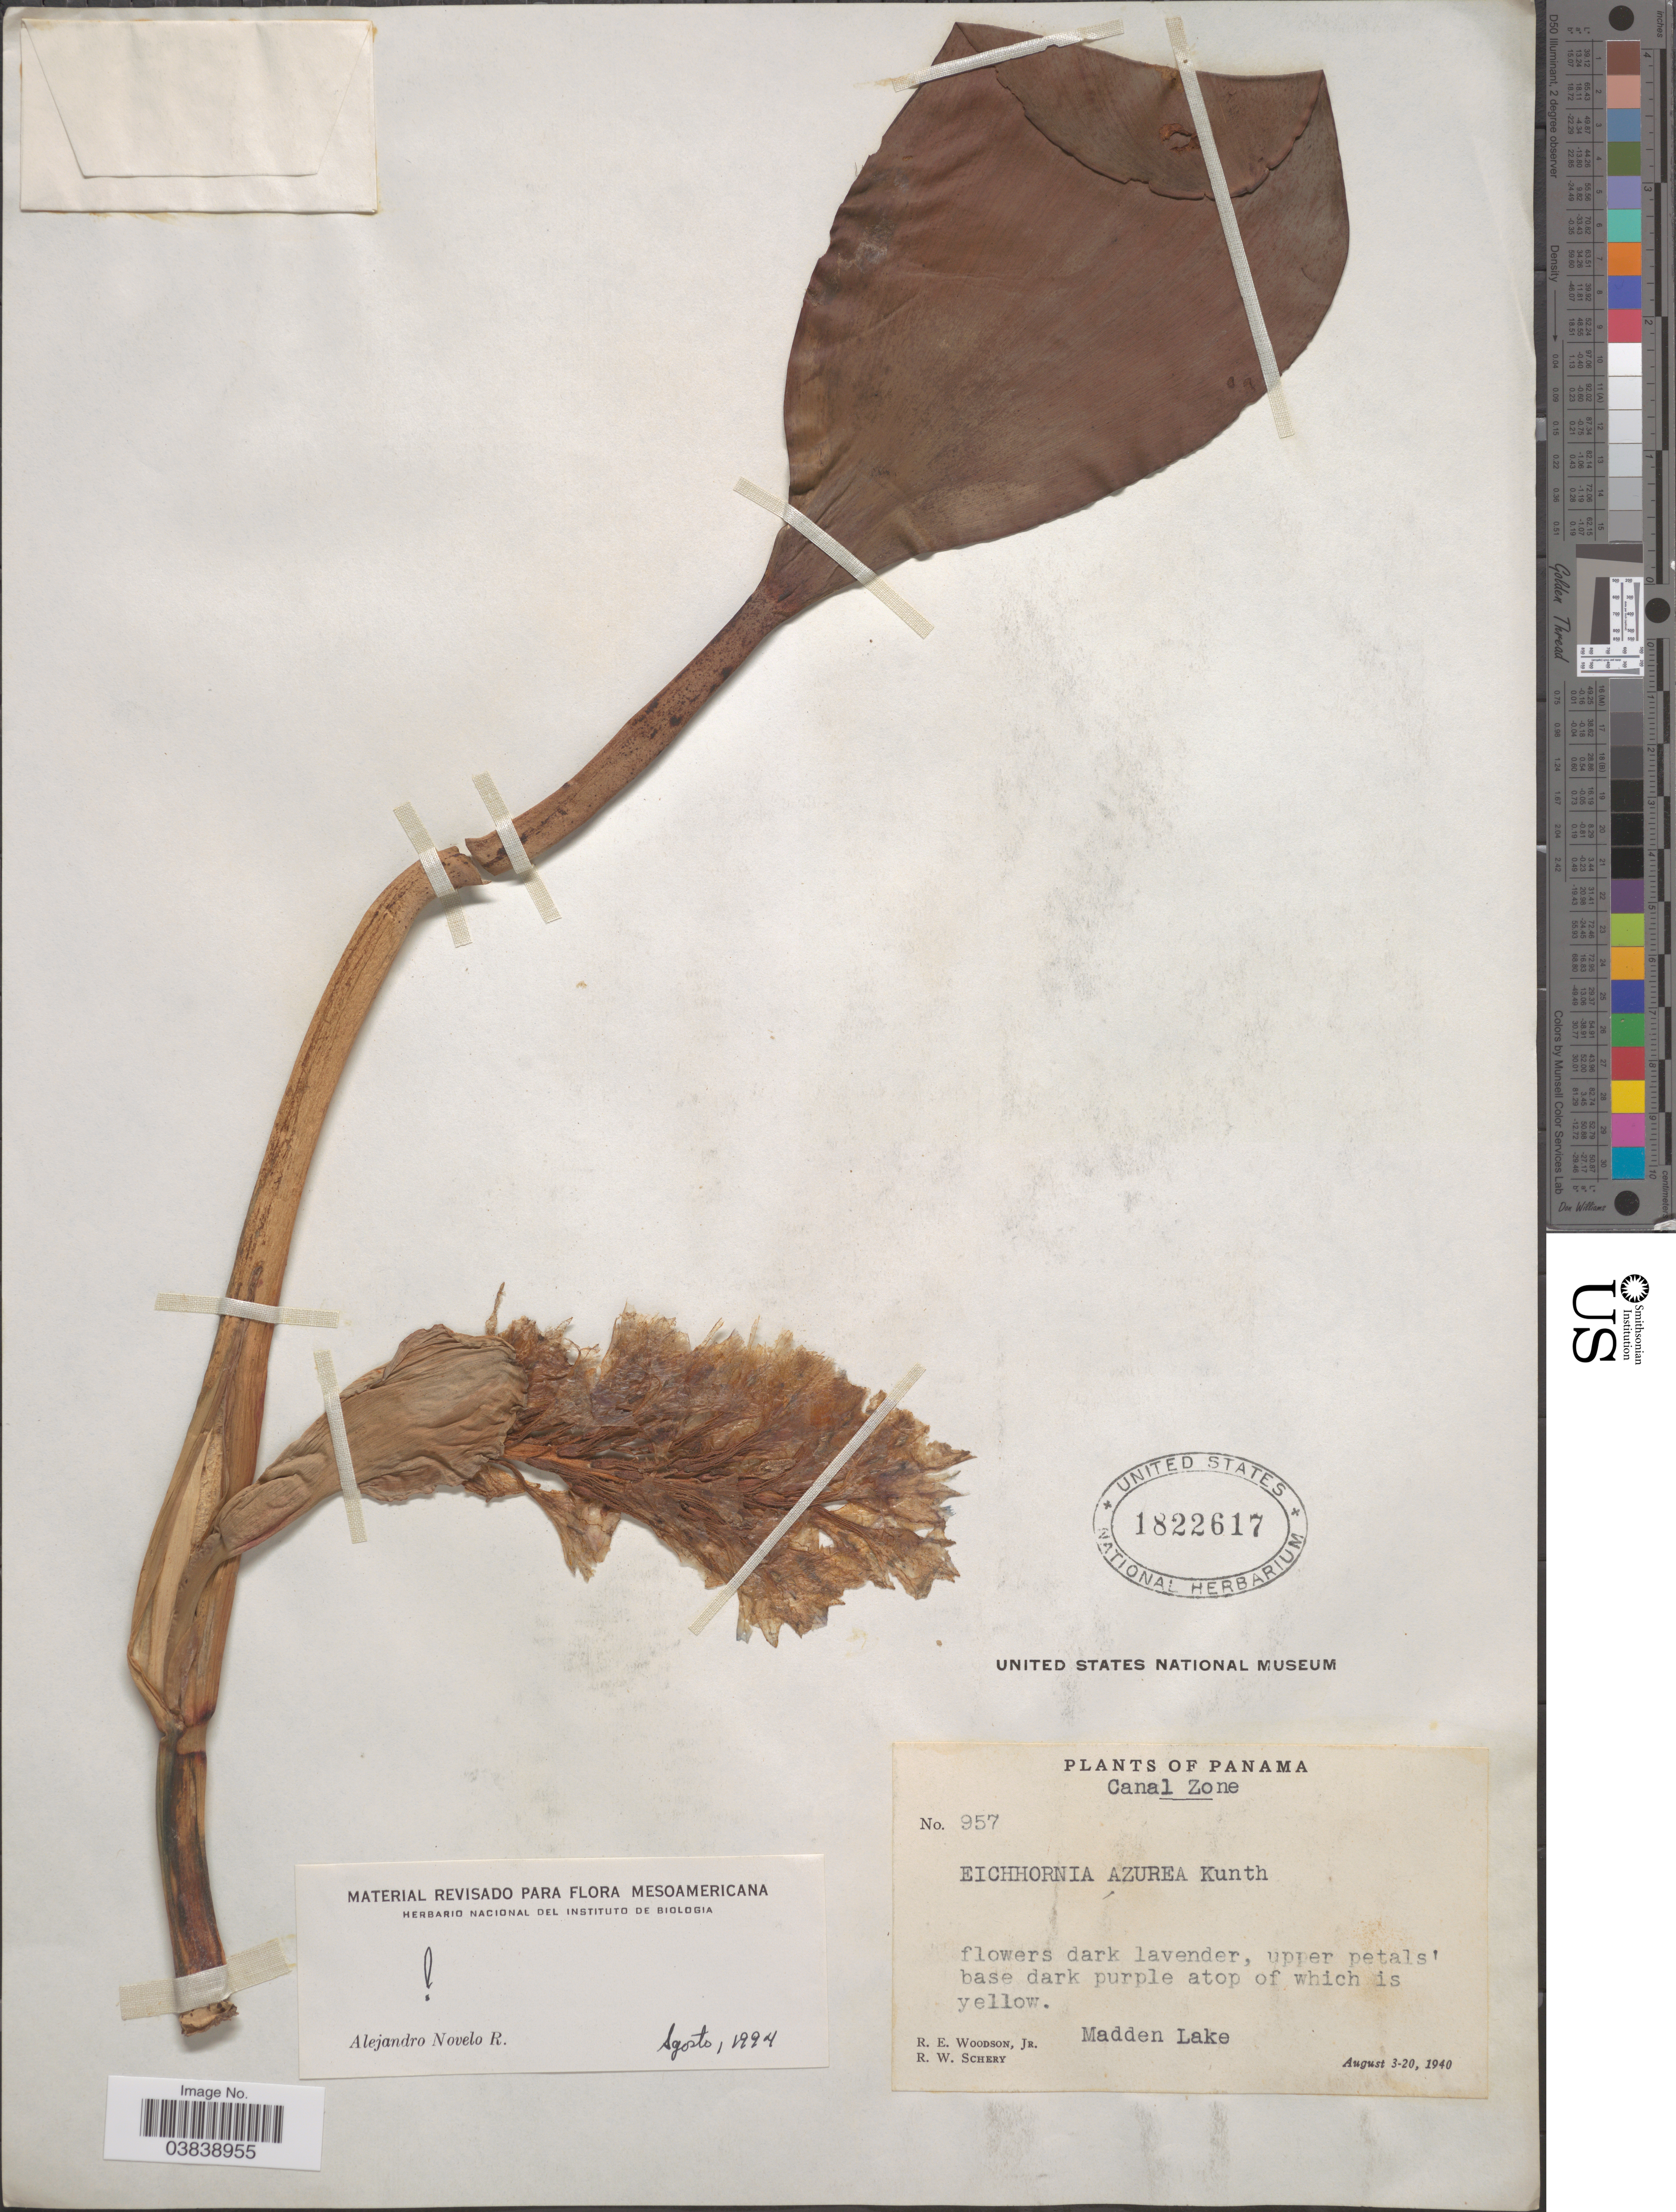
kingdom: Plantae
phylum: Tracheophyta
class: Liliopsida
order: Commelinales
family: Pontederiaceae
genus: Eichhornia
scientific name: Eichhornia azurea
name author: (Sw.) Kunth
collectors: R. E. Woodson & R. W. Schery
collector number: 957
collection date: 1940-08-03/1940-08-20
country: Panama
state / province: Colón / Panamá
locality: Canal Zone. Madden Lake.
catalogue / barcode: US 1822617